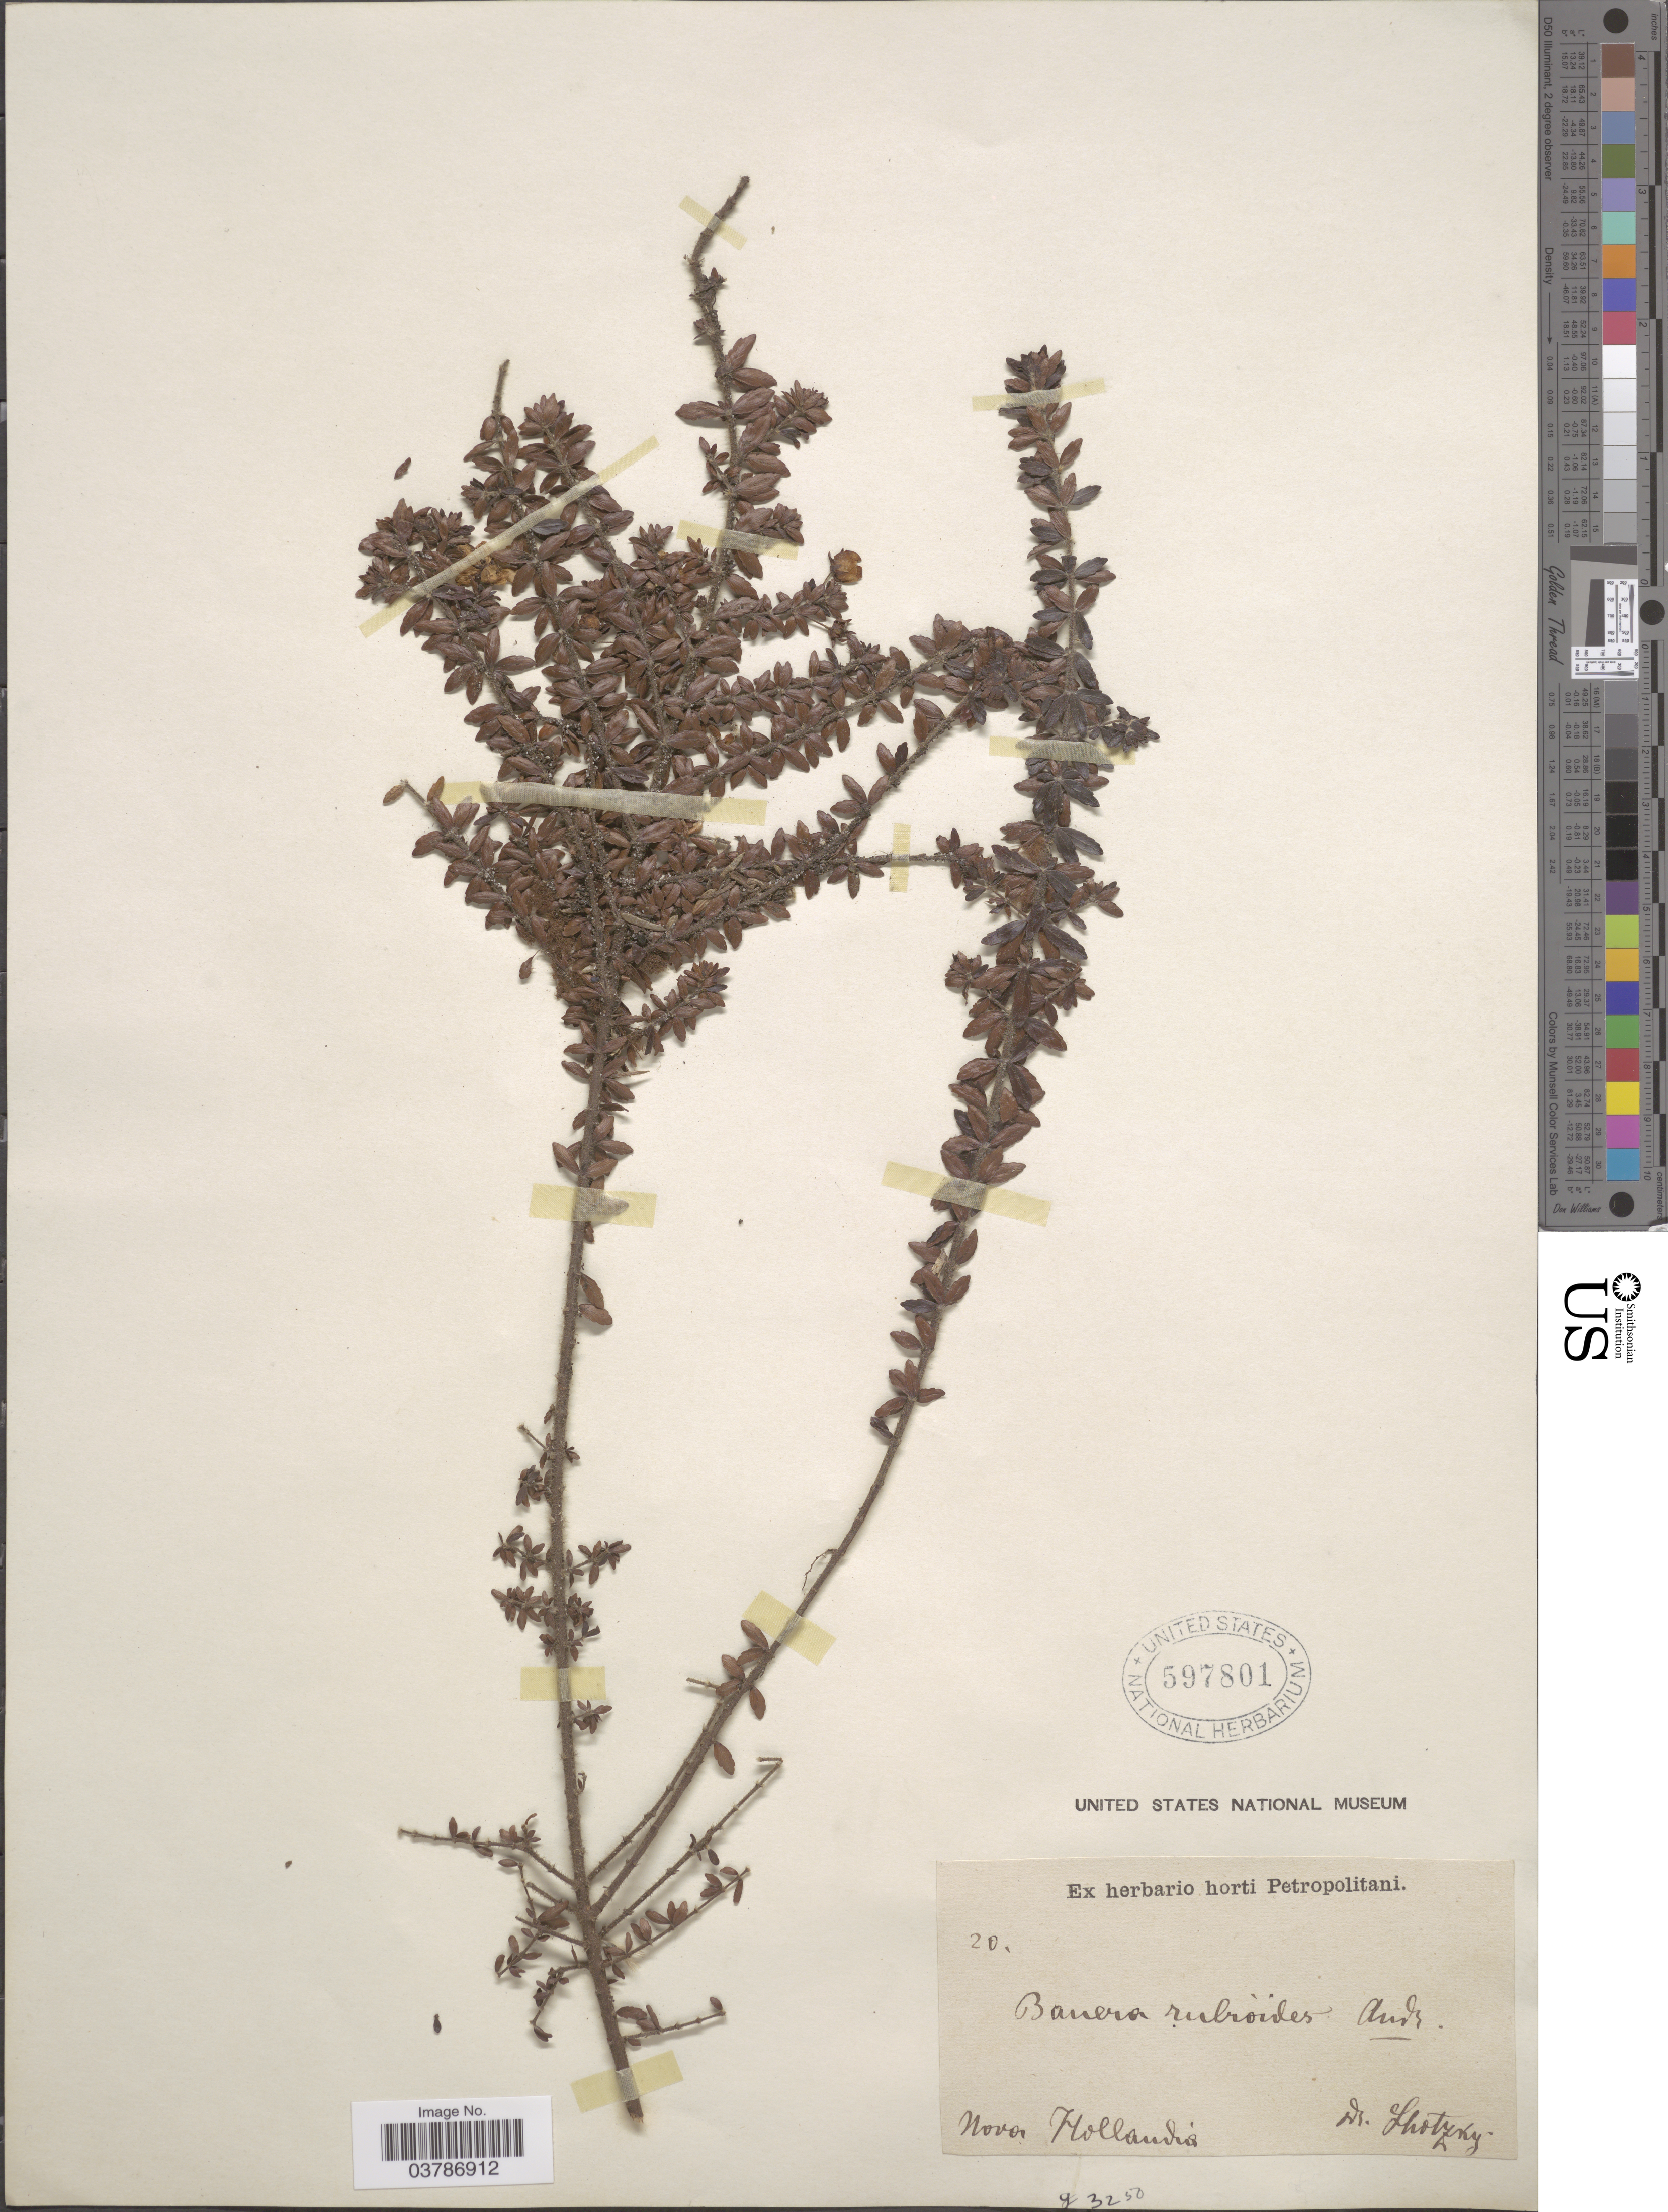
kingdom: Plantae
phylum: Tracheophyta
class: Magnoliopsida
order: Oxalidales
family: Cunoniaceae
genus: Bauera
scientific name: Bauera rubioides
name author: Andrews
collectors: Shotzky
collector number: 20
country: Australia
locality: Novo Hollandia.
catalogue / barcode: US 597801